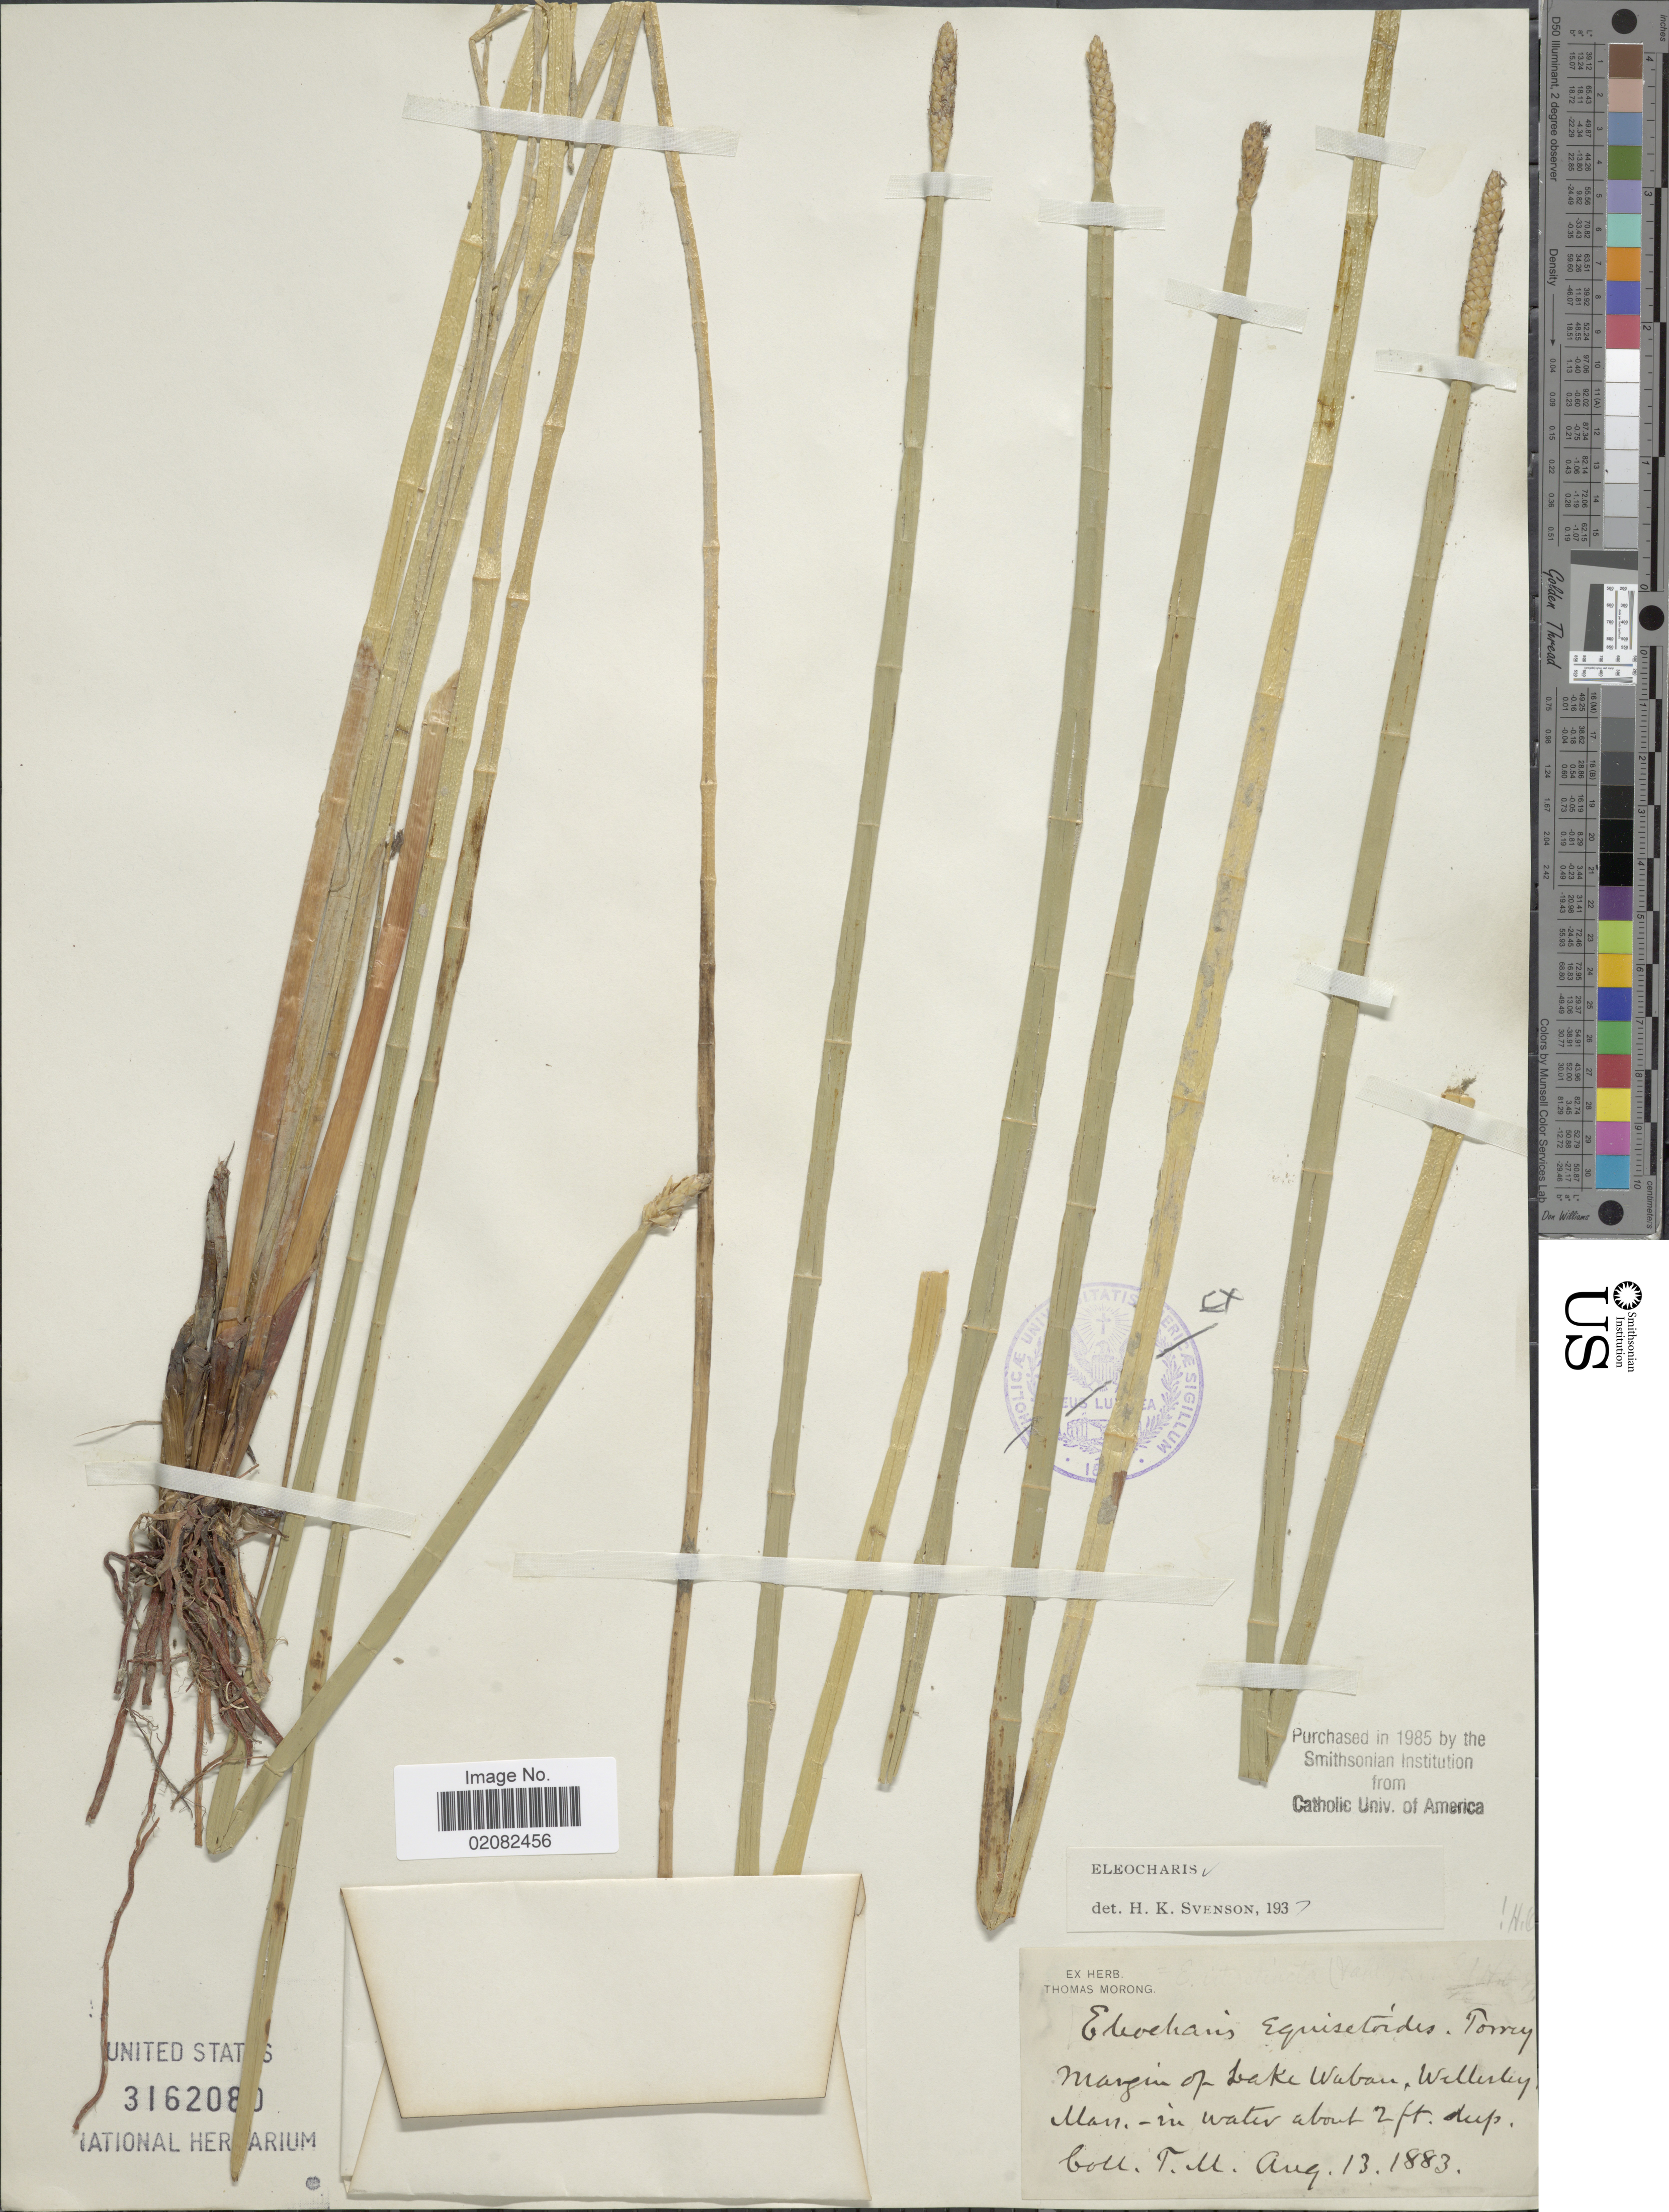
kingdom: Plantae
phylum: Tracheophyta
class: Liliopsida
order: Poales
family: Cyperaceae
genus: Eleocharis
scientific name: Eleocharis equisetoides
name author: (Elliott) Torr.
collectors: T. Morong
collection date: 1883-08-13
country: United States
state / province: Massachusetts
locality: Margin of Lake Waban, Wellesley, Mass.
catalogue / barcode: US 3162080